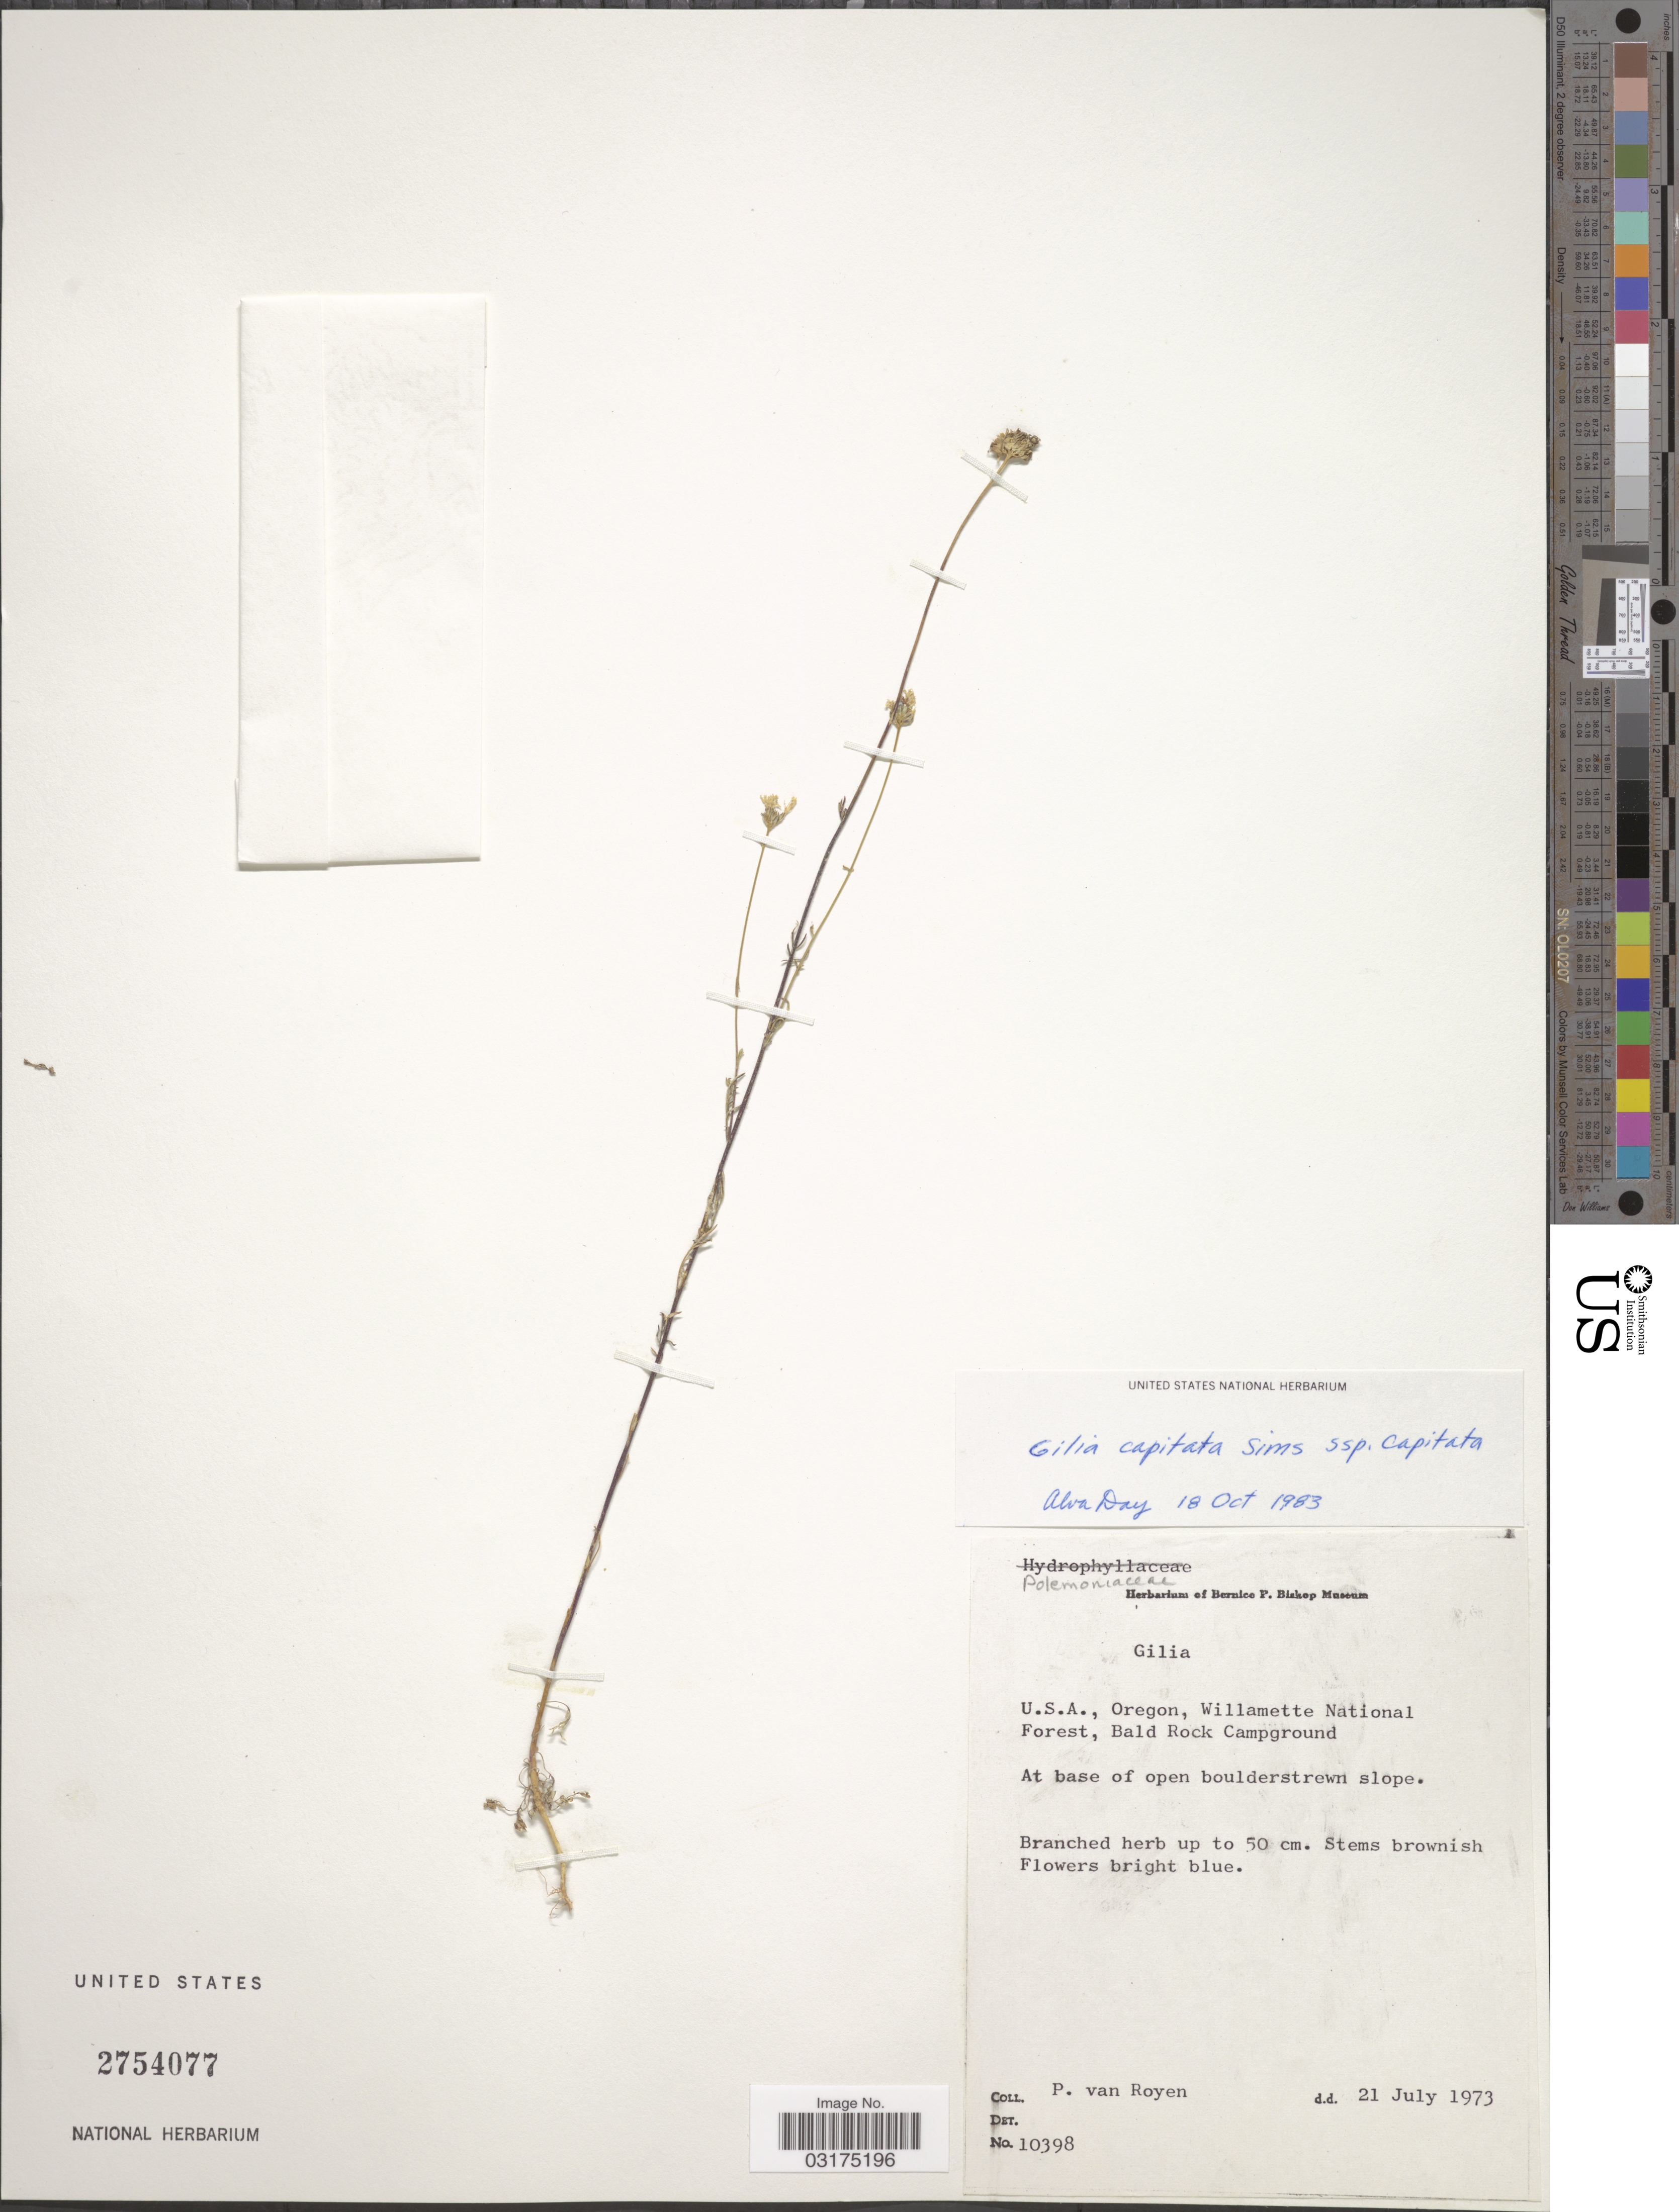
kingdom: Plantae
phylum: Tracheophyta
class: Magnoliopsida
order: Ericales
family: Polemoniaceae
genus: Gilia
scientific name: Gilia capitata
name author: Sims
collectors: P. van Royen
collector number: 10398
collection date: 1973-07-21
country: United States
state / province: Oregon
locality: Willamette National Forest, Bald Rock Campground.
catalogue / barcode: US 2754077